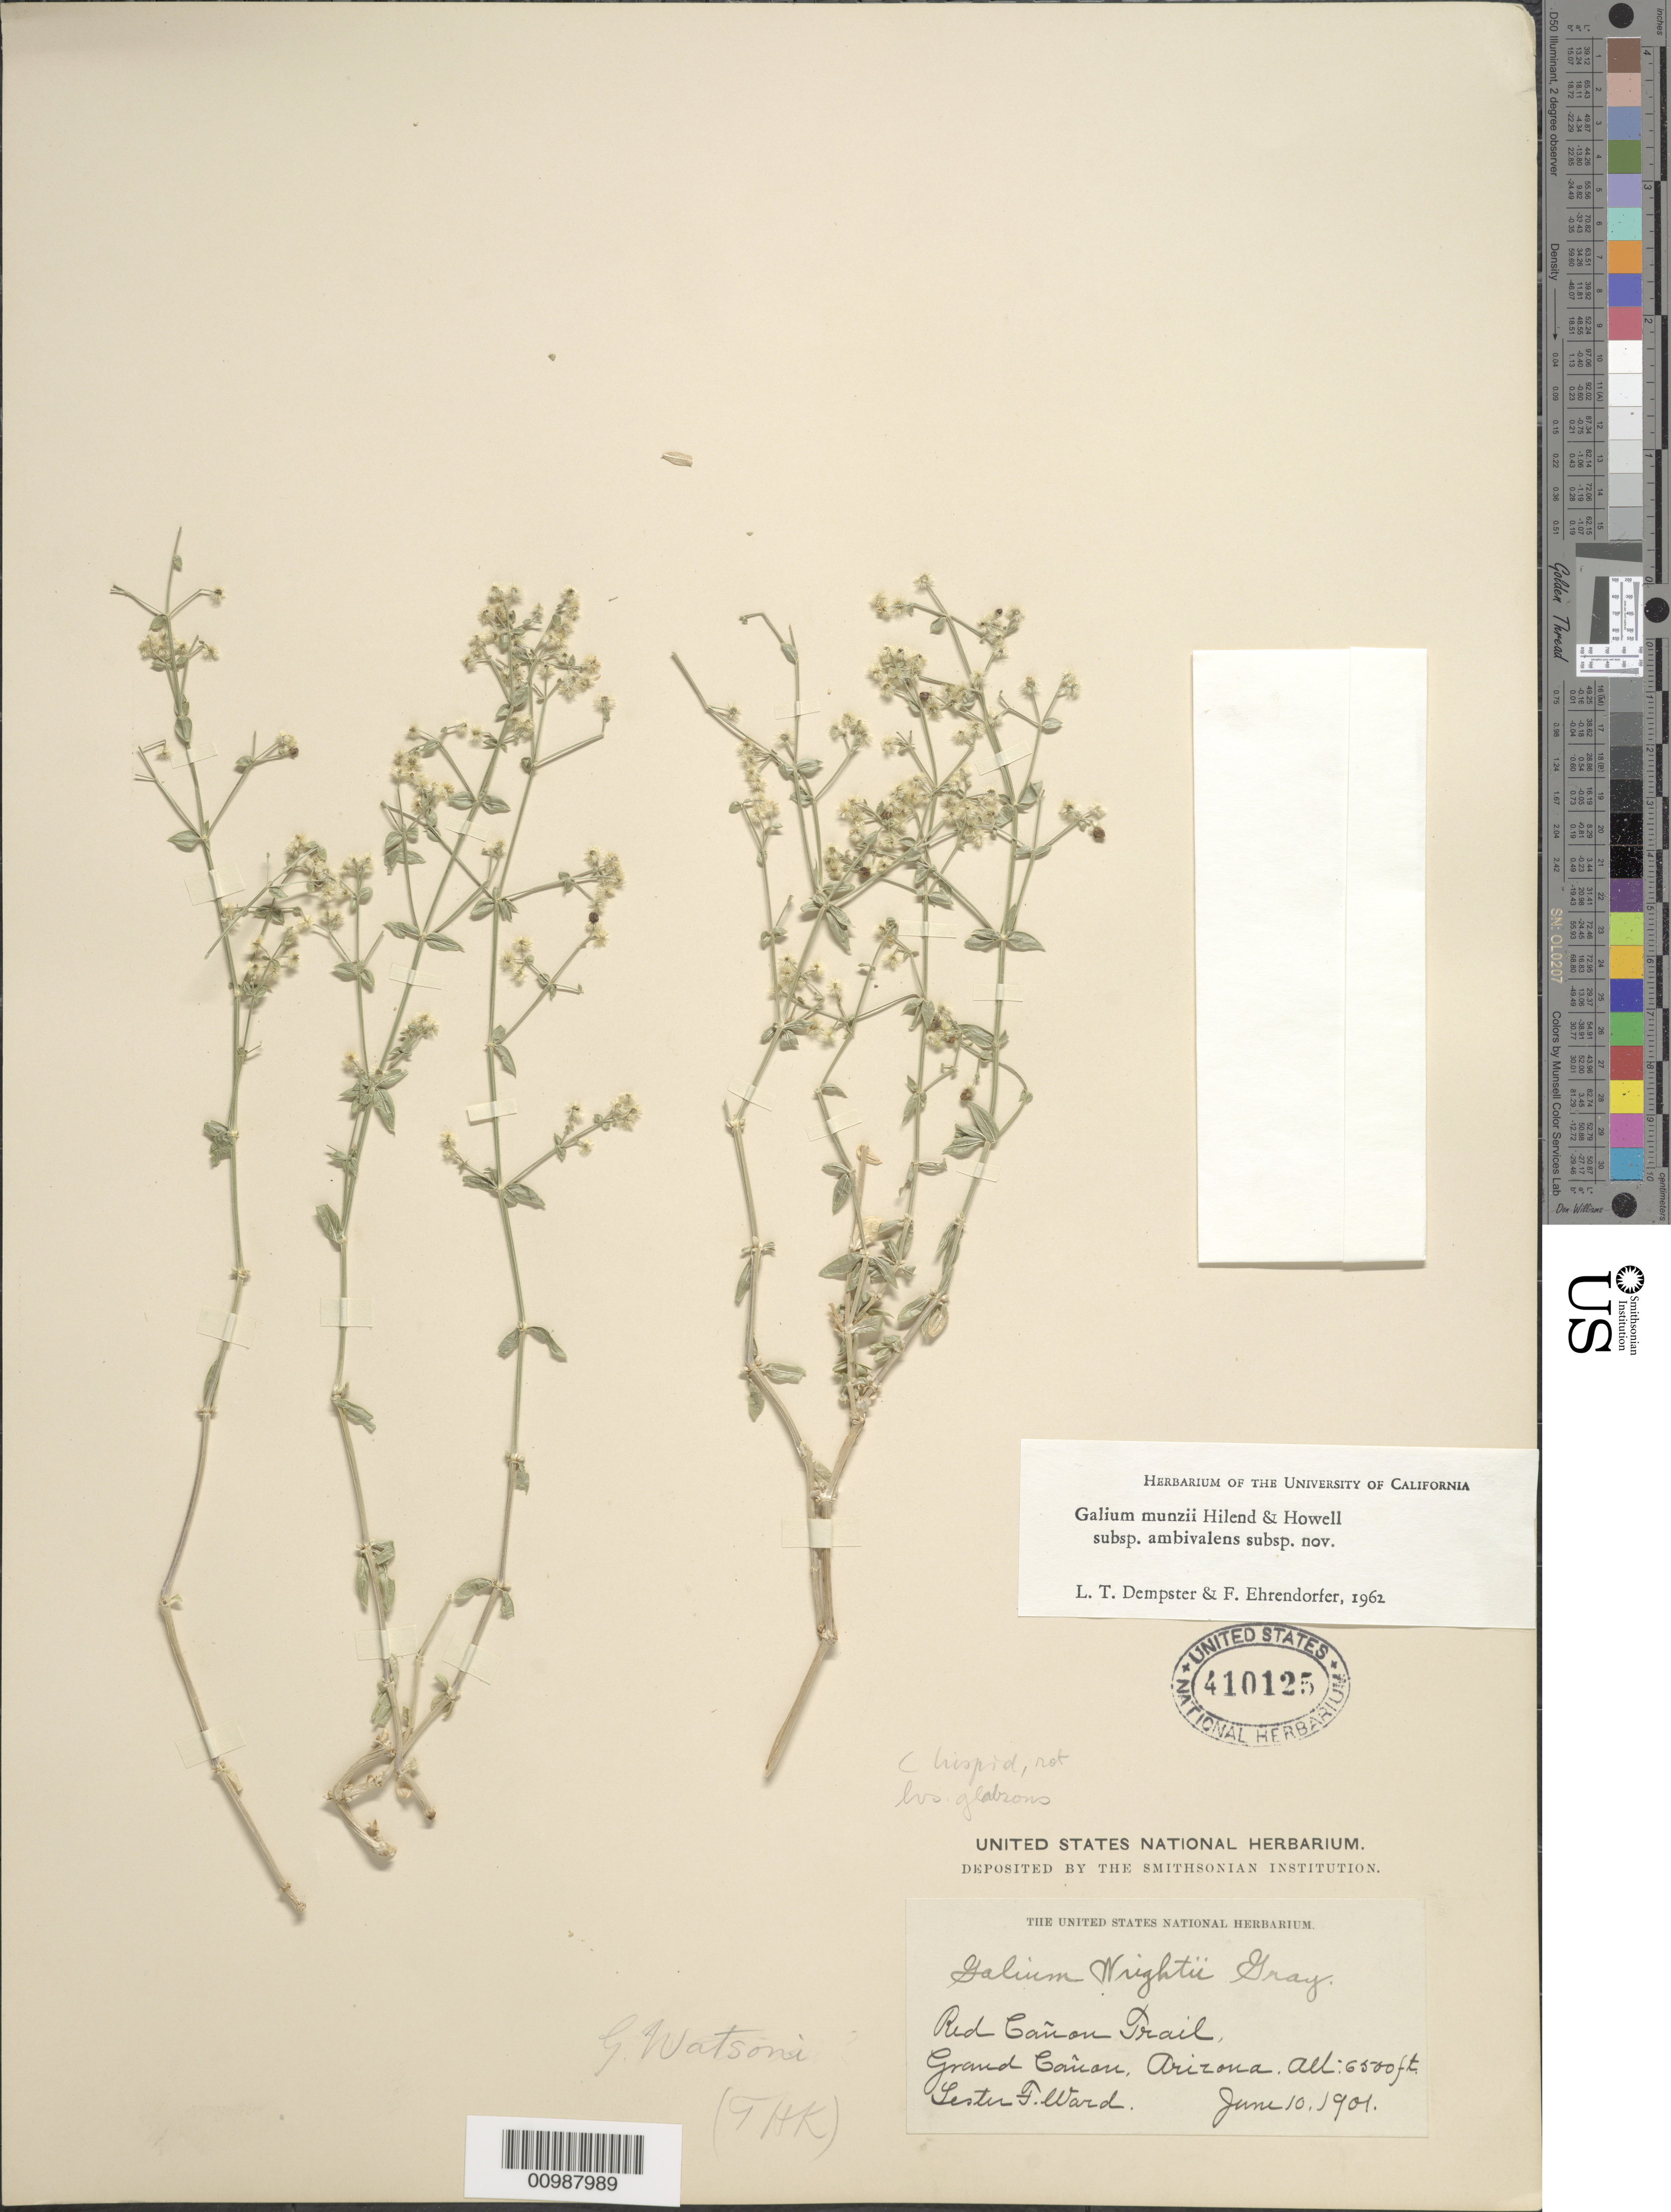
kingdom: Plantae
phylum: Tracheophyta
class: Magnoliopsida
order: Gentianales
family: Rubiaceae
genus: Galium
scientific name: Galium munzii subsp. munzii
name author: Hilend & J.T. Howell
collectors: L. F. Ward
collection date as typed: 10 Jun 1901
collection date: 1901-06-10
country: United States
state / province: Arizona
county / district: Coconino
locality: Red Canyon Trail, Grand Canyon.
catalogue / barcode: US 410125